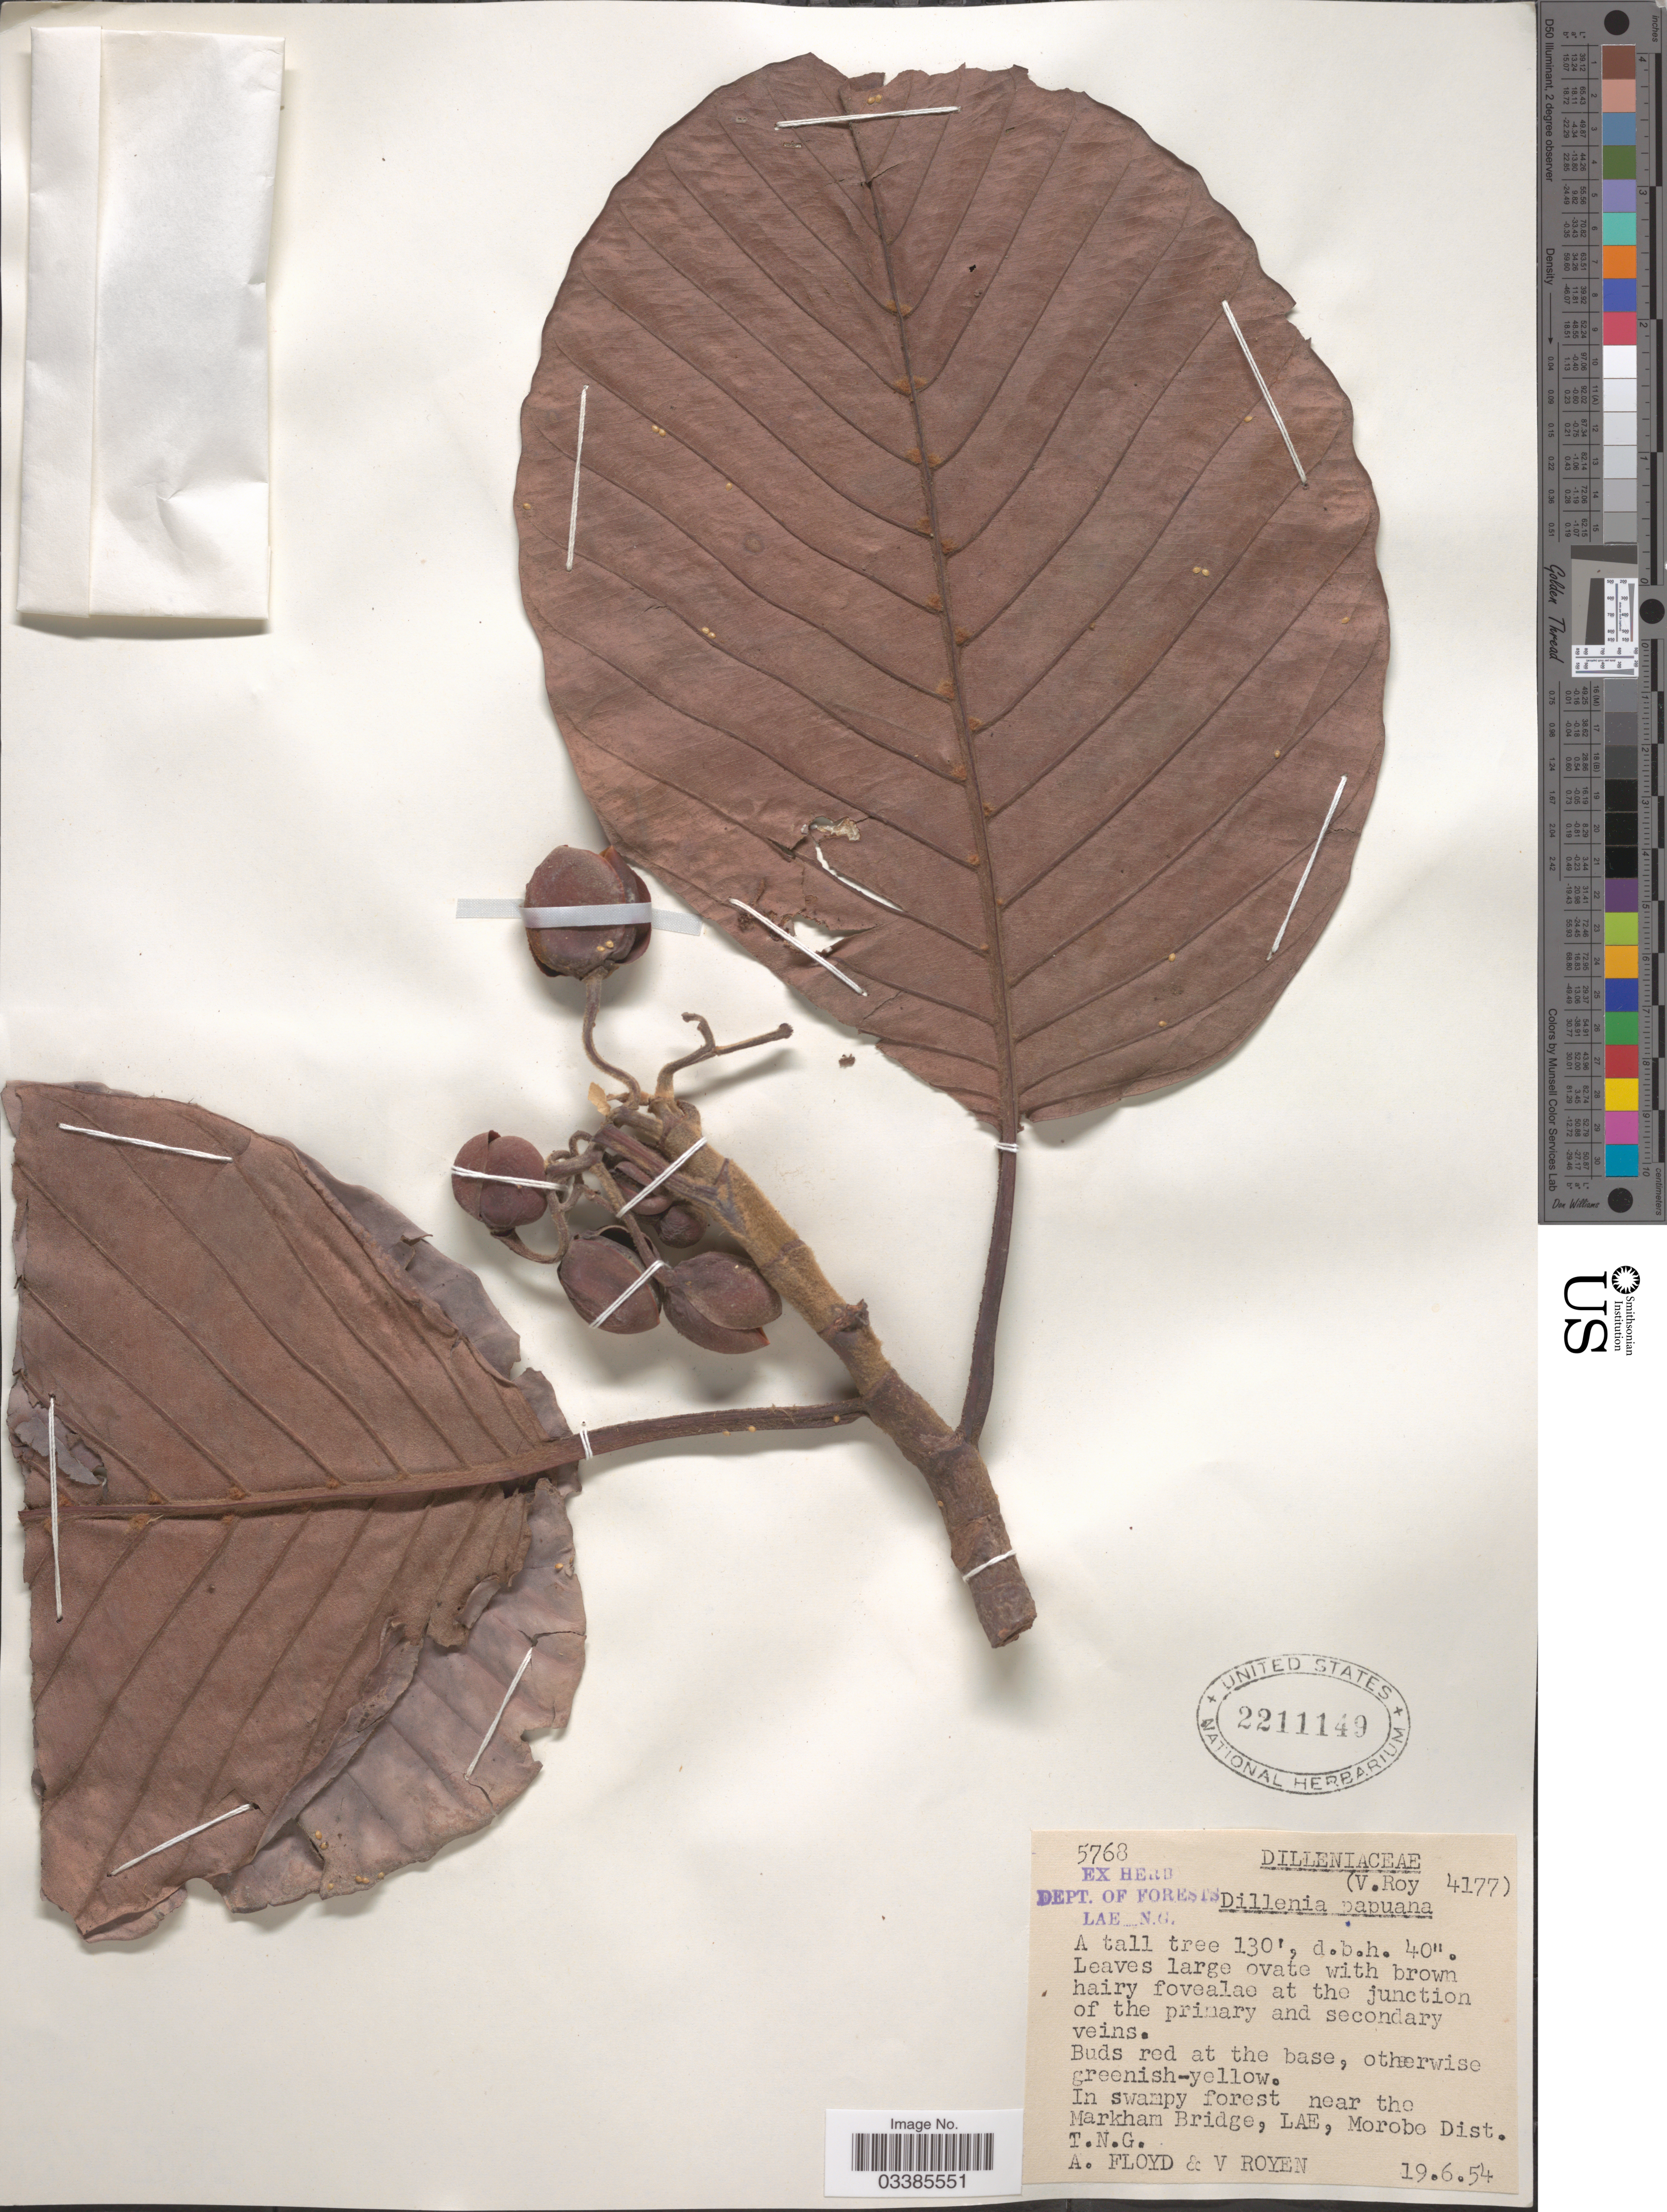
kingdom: Plantae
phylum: Tracheophyta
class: Magnoliopsida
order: Dilleniales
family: Dilleniaceae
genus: Dillenia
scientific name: Dillenia papuana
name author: Mart.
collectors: A. Floyd & V. Royen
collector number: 5768/4177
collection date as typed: Transcribed d/m/y: 19/6/54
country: Papua New Guinea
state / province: Morobe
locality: In swampy forest near the Markham Bridge, LAE, Morobe Dist. T. N. G.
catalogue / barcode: US 2211149